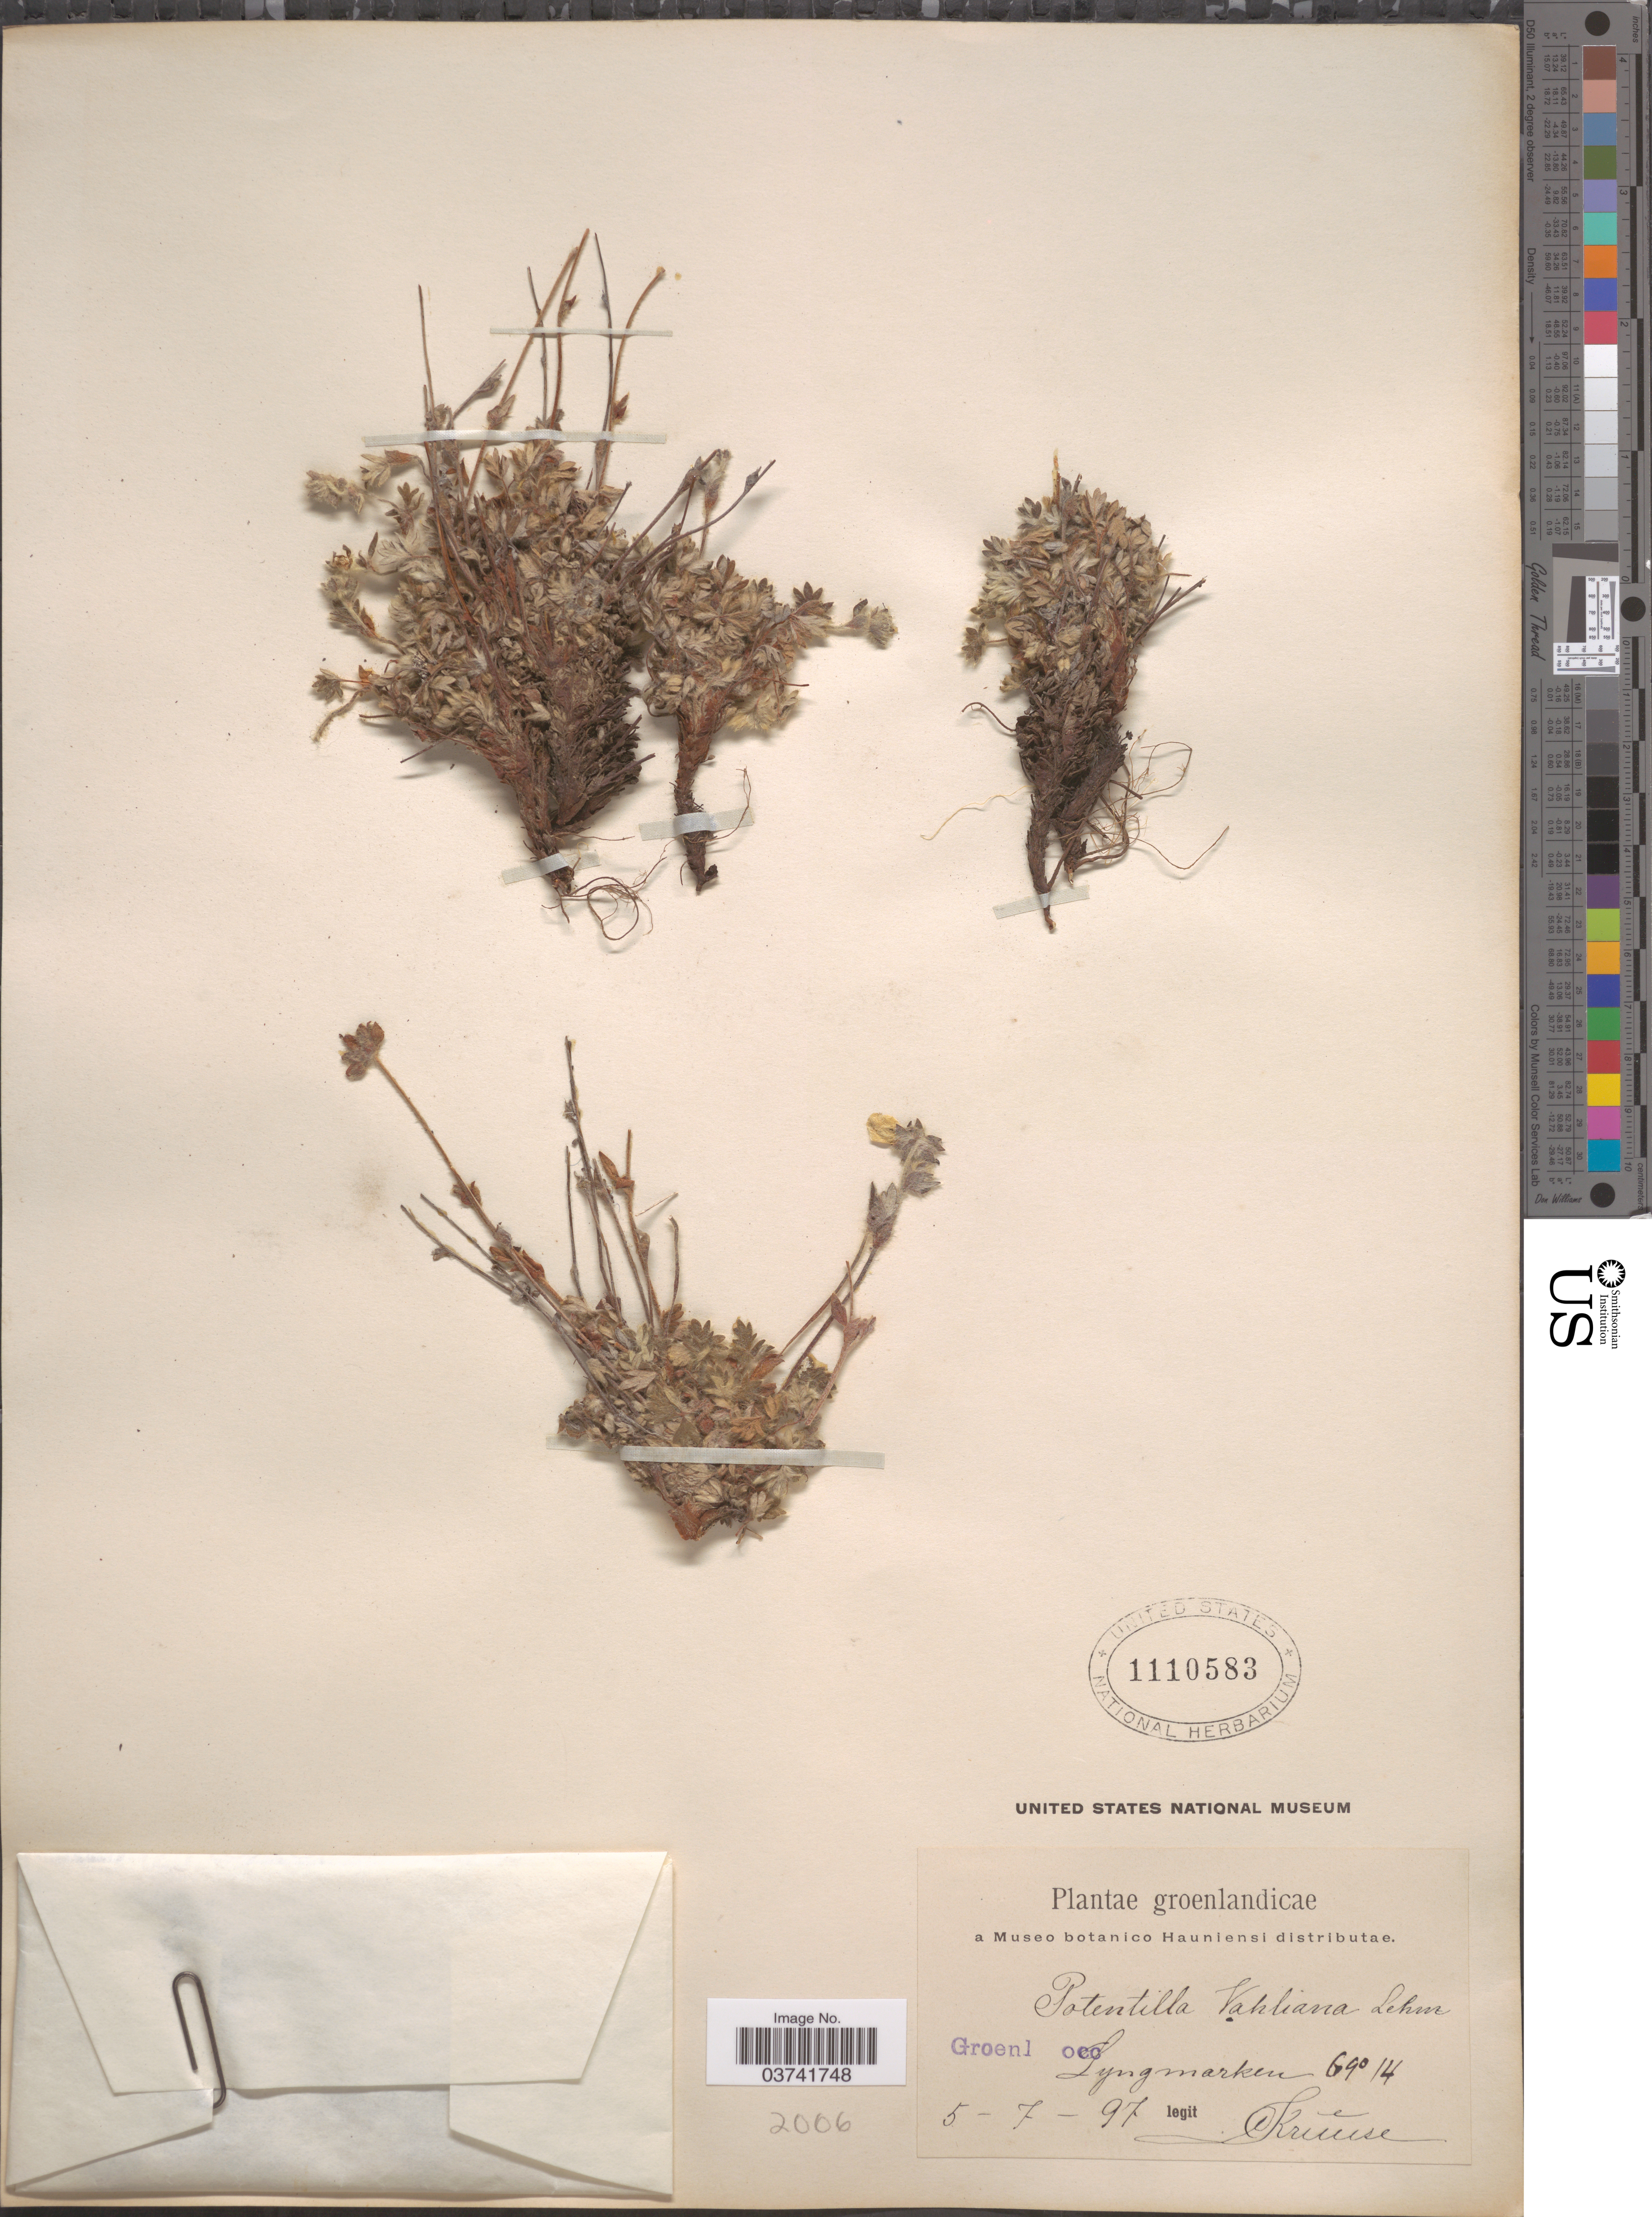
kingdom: Plantae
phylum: Tracheophyta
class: Magnoliopsida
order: Rosales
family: Rosaceae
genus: Potentilla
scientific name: Potentilla vahliana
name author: Lehm.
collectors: C. Kruuse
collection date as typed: Transcribed d/m/y: 7/5/97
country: Greenland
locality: Groenl occ. Lyngmarken.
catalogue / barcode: US 1110583